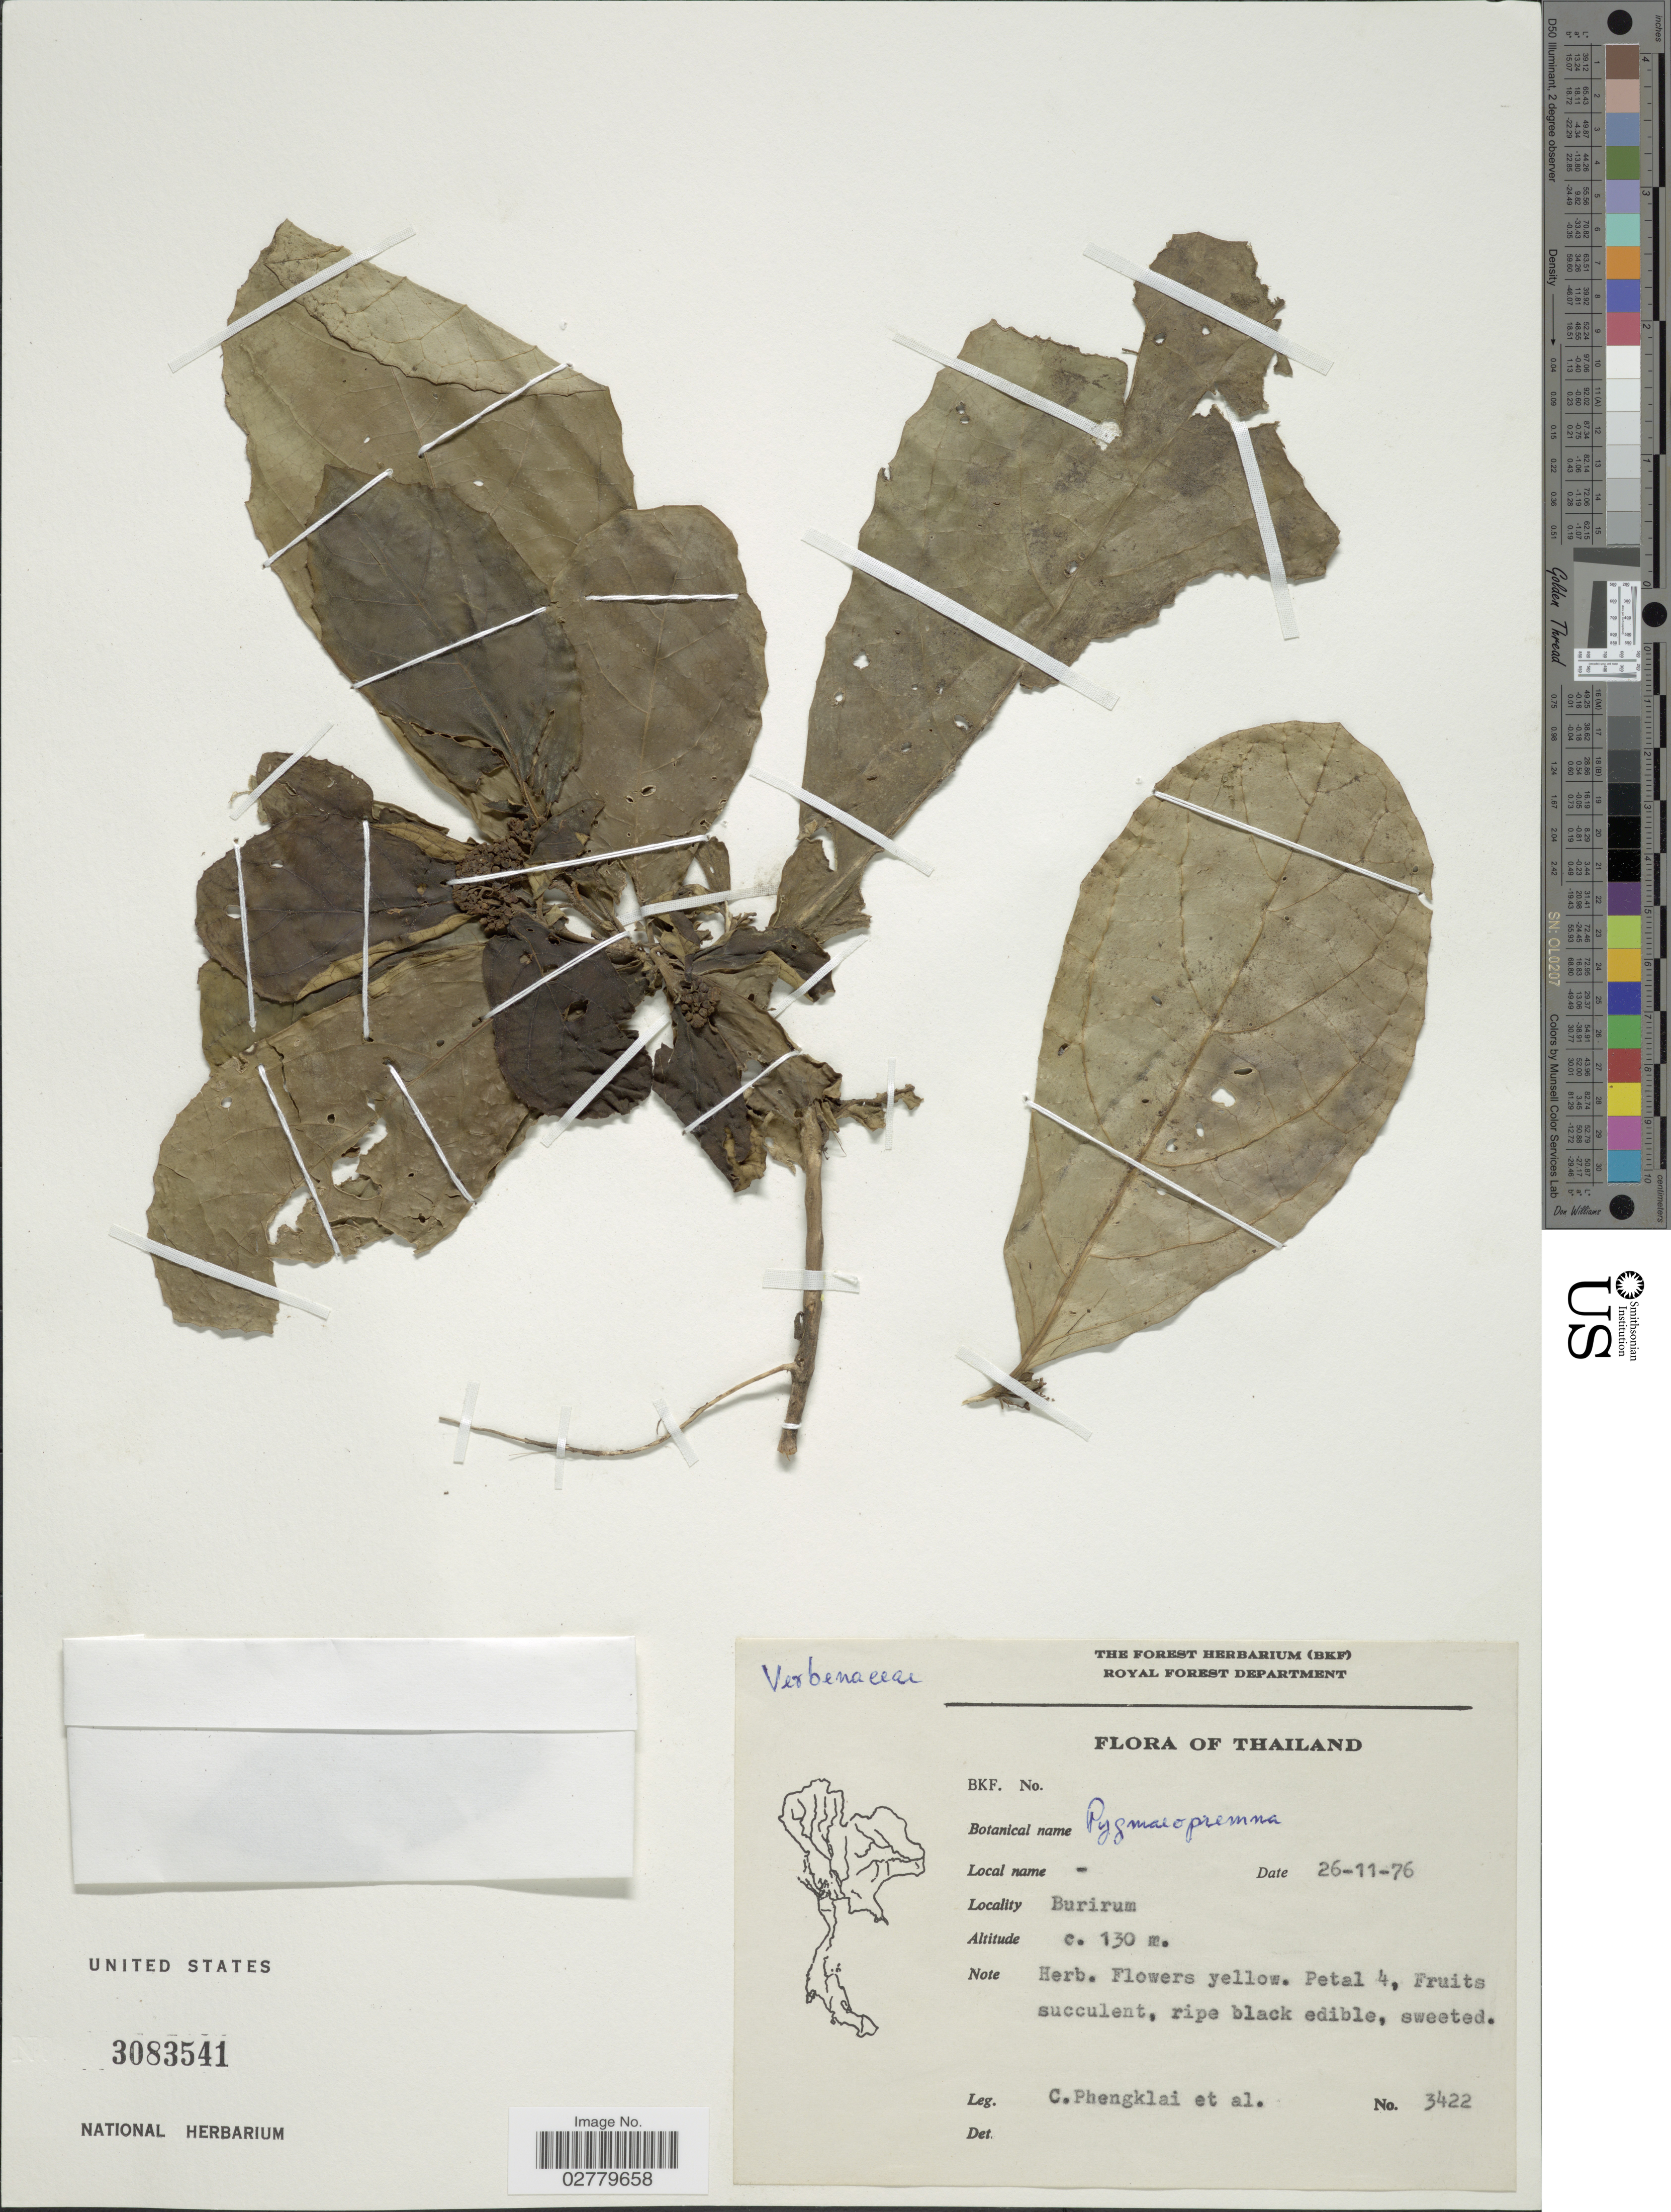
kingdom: Plantae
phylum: Tracheophyta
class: Magnoliopsida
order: Lamiales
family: Lamiaceae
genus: Premna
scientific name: Premna herbacea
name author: Roxb.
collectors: C. Phengklai & et al.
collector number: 3422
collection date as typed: Transcribed d/m/y: 26/11/76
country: Thailand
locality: Burirum.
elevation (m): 130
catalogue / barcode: US 3083541